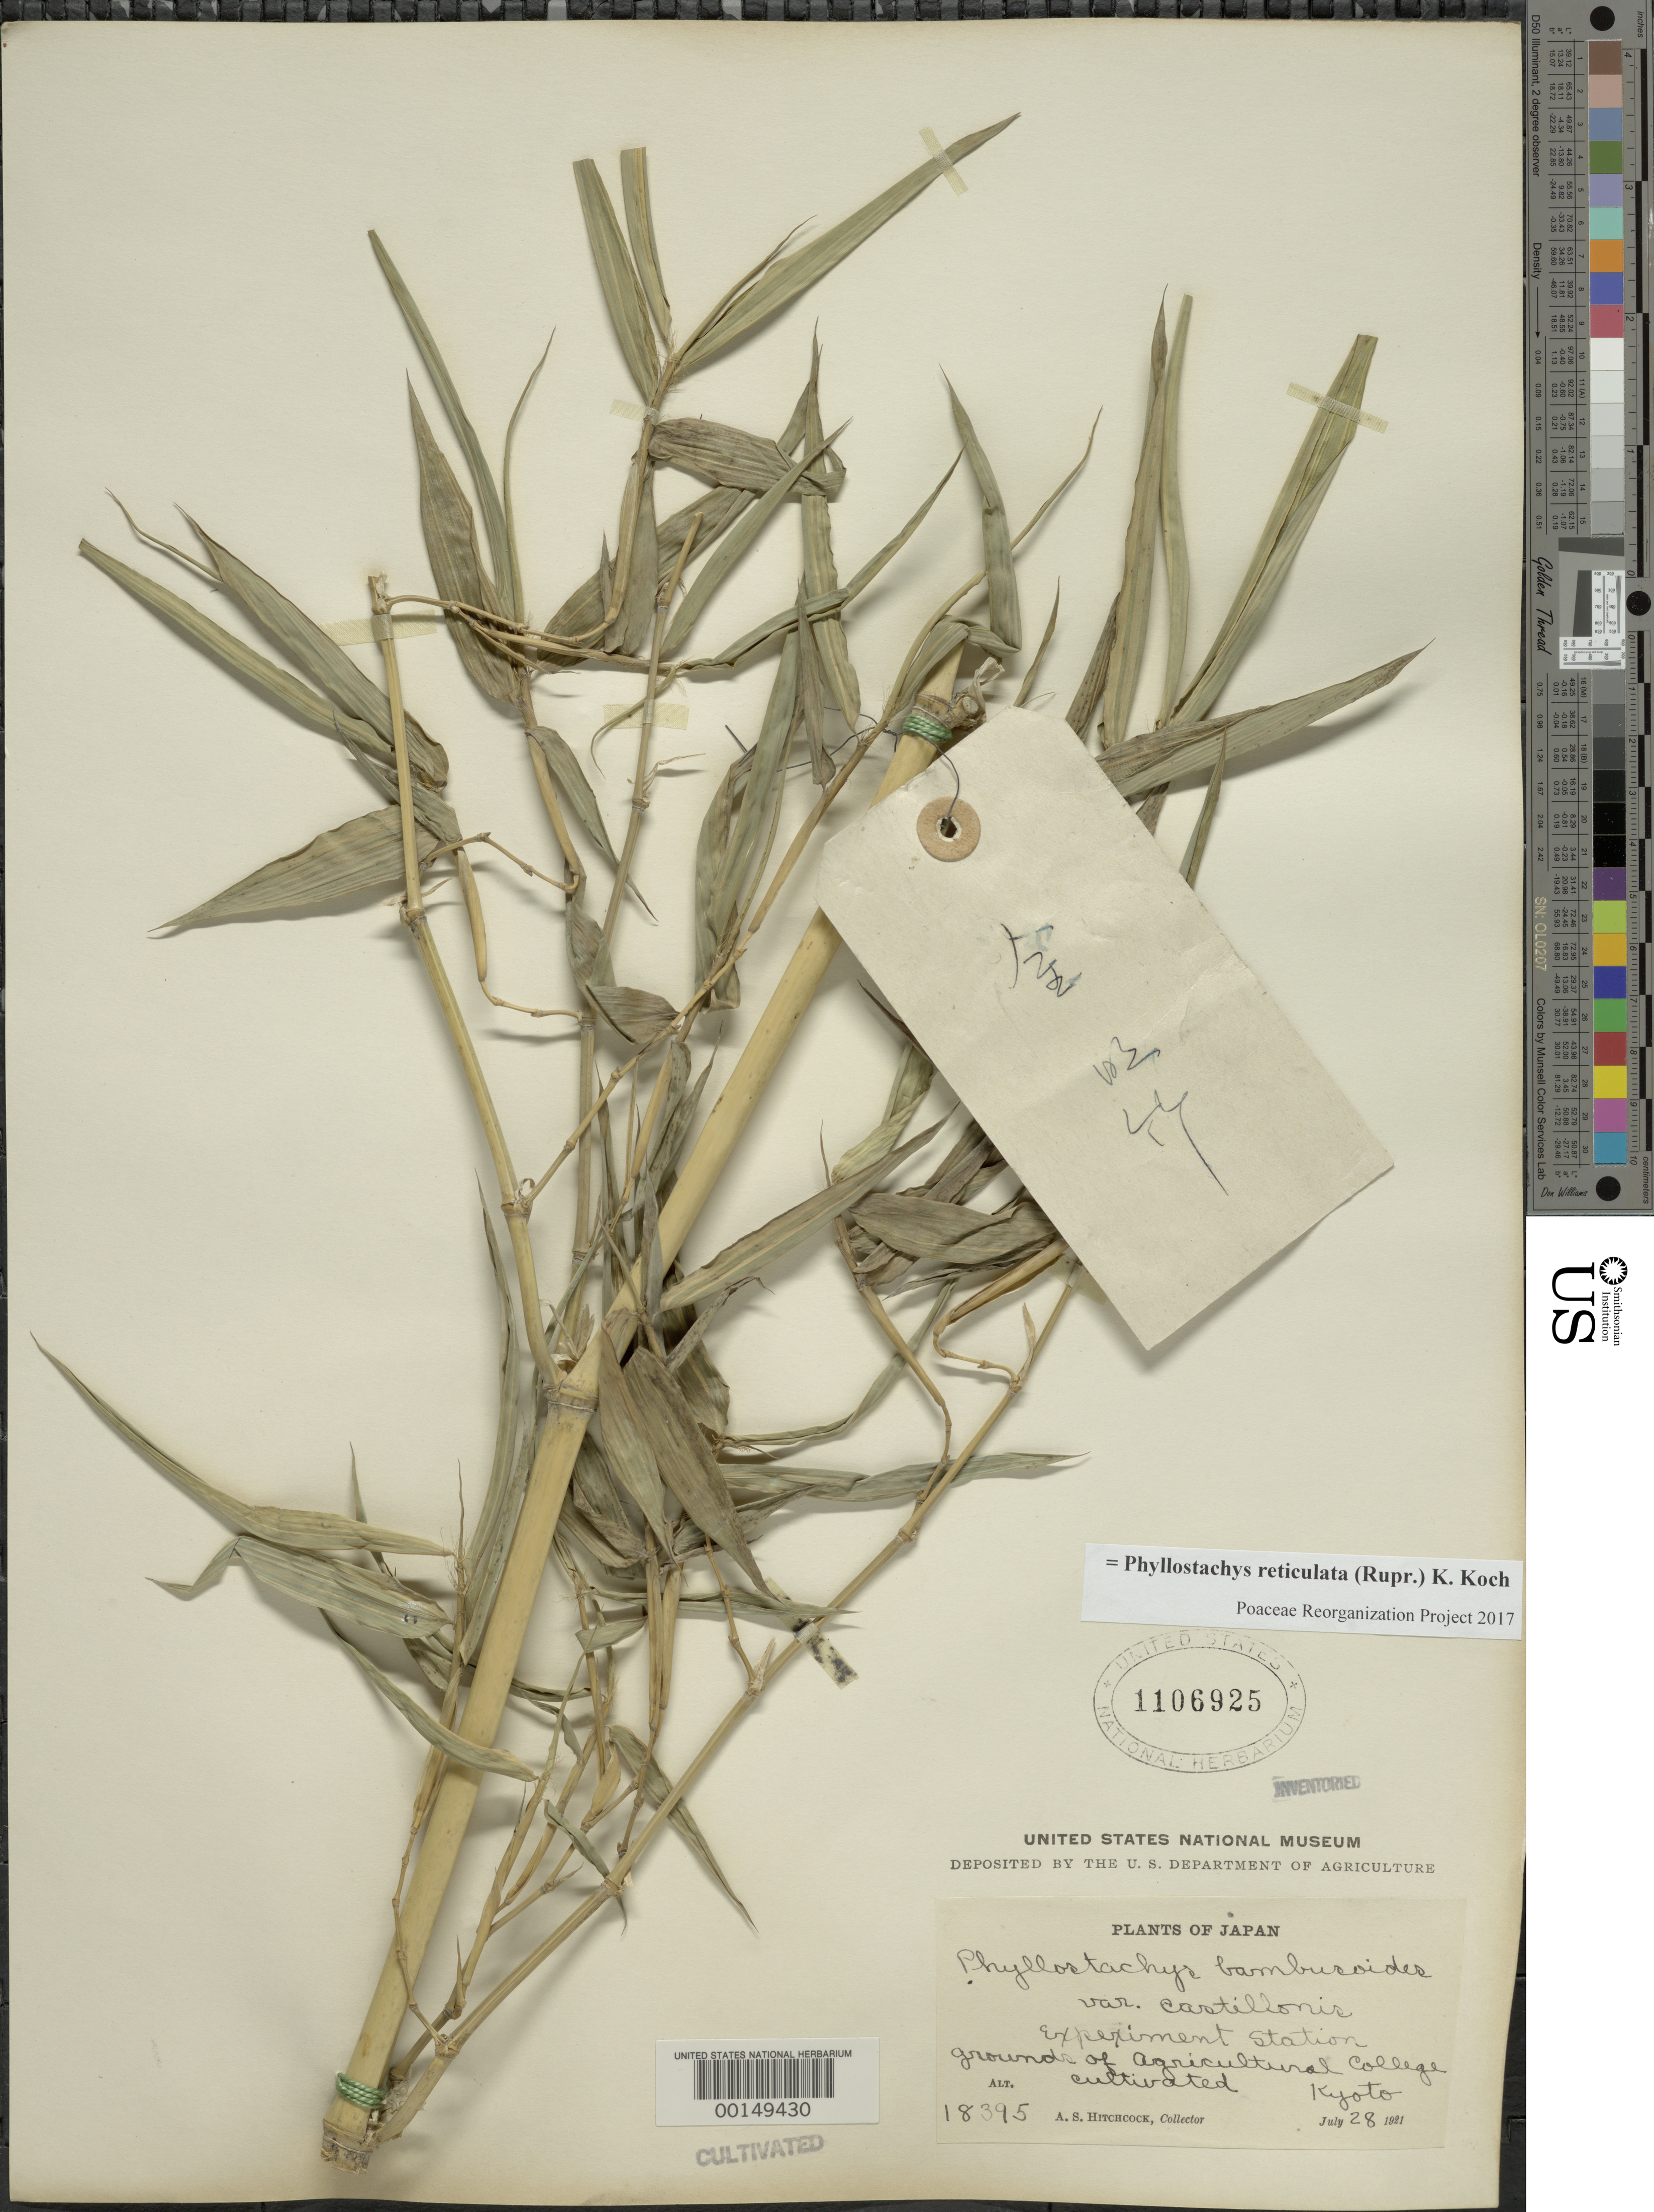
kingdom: Plantae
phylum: Tracheophyta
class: Liliopsida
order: Poales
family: Poaceae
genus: Phyllostachys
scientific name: Phyllostachys reticulata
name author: (Rupr.) K. Koch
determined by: Poaceae Reorganization Project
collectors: A. S. Hitchcock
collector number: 18395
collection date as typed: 28 Jul 1921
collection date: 1921-07-28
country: Japan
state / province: Kyoto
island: Honshu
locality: Experiment station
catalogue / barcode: US 1106925